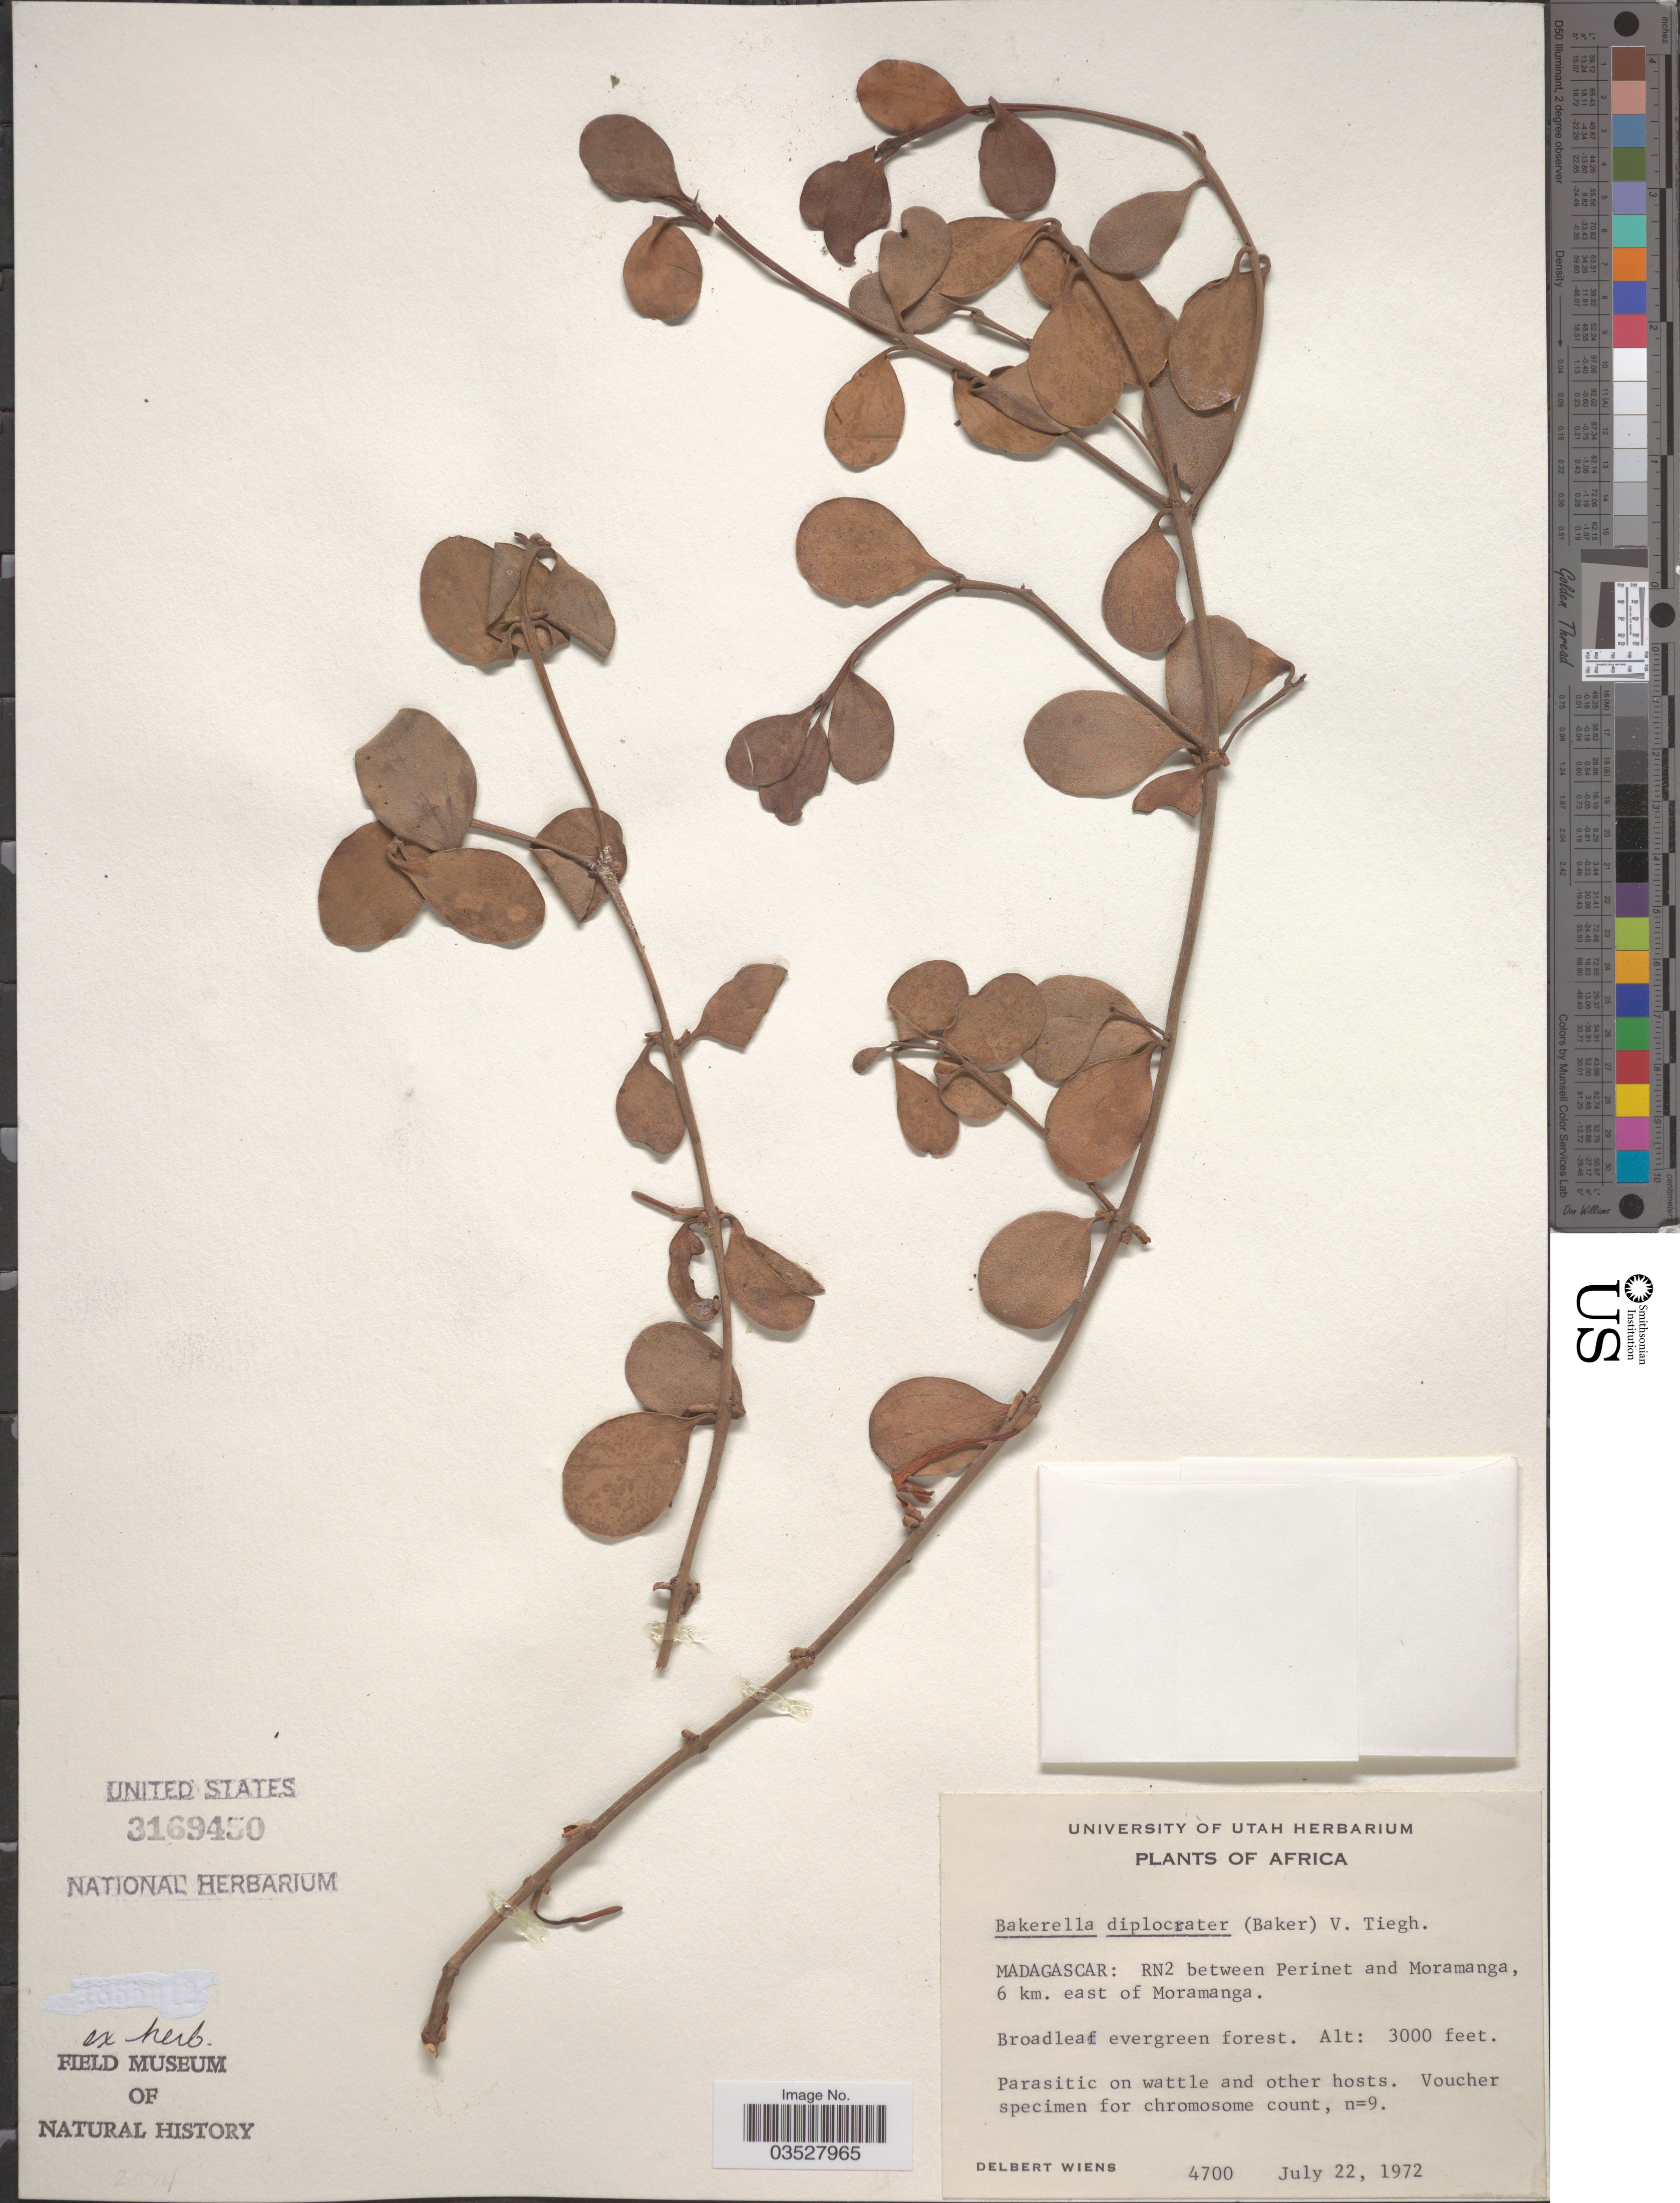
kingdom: Plantae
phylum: Tracheophyta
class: Magnoliopsida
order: Santalales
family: Loranthaceae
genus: Bakerella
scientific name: Bakerella diplocrater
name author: (Baker) Tiegh.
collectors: D. Wiens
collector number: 4700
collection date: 1972-07-22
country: Madagascar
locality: RN2 between Perinet and Moramanga, 6 km. east of Moramanga.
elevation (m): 914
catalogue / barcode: US 3169450